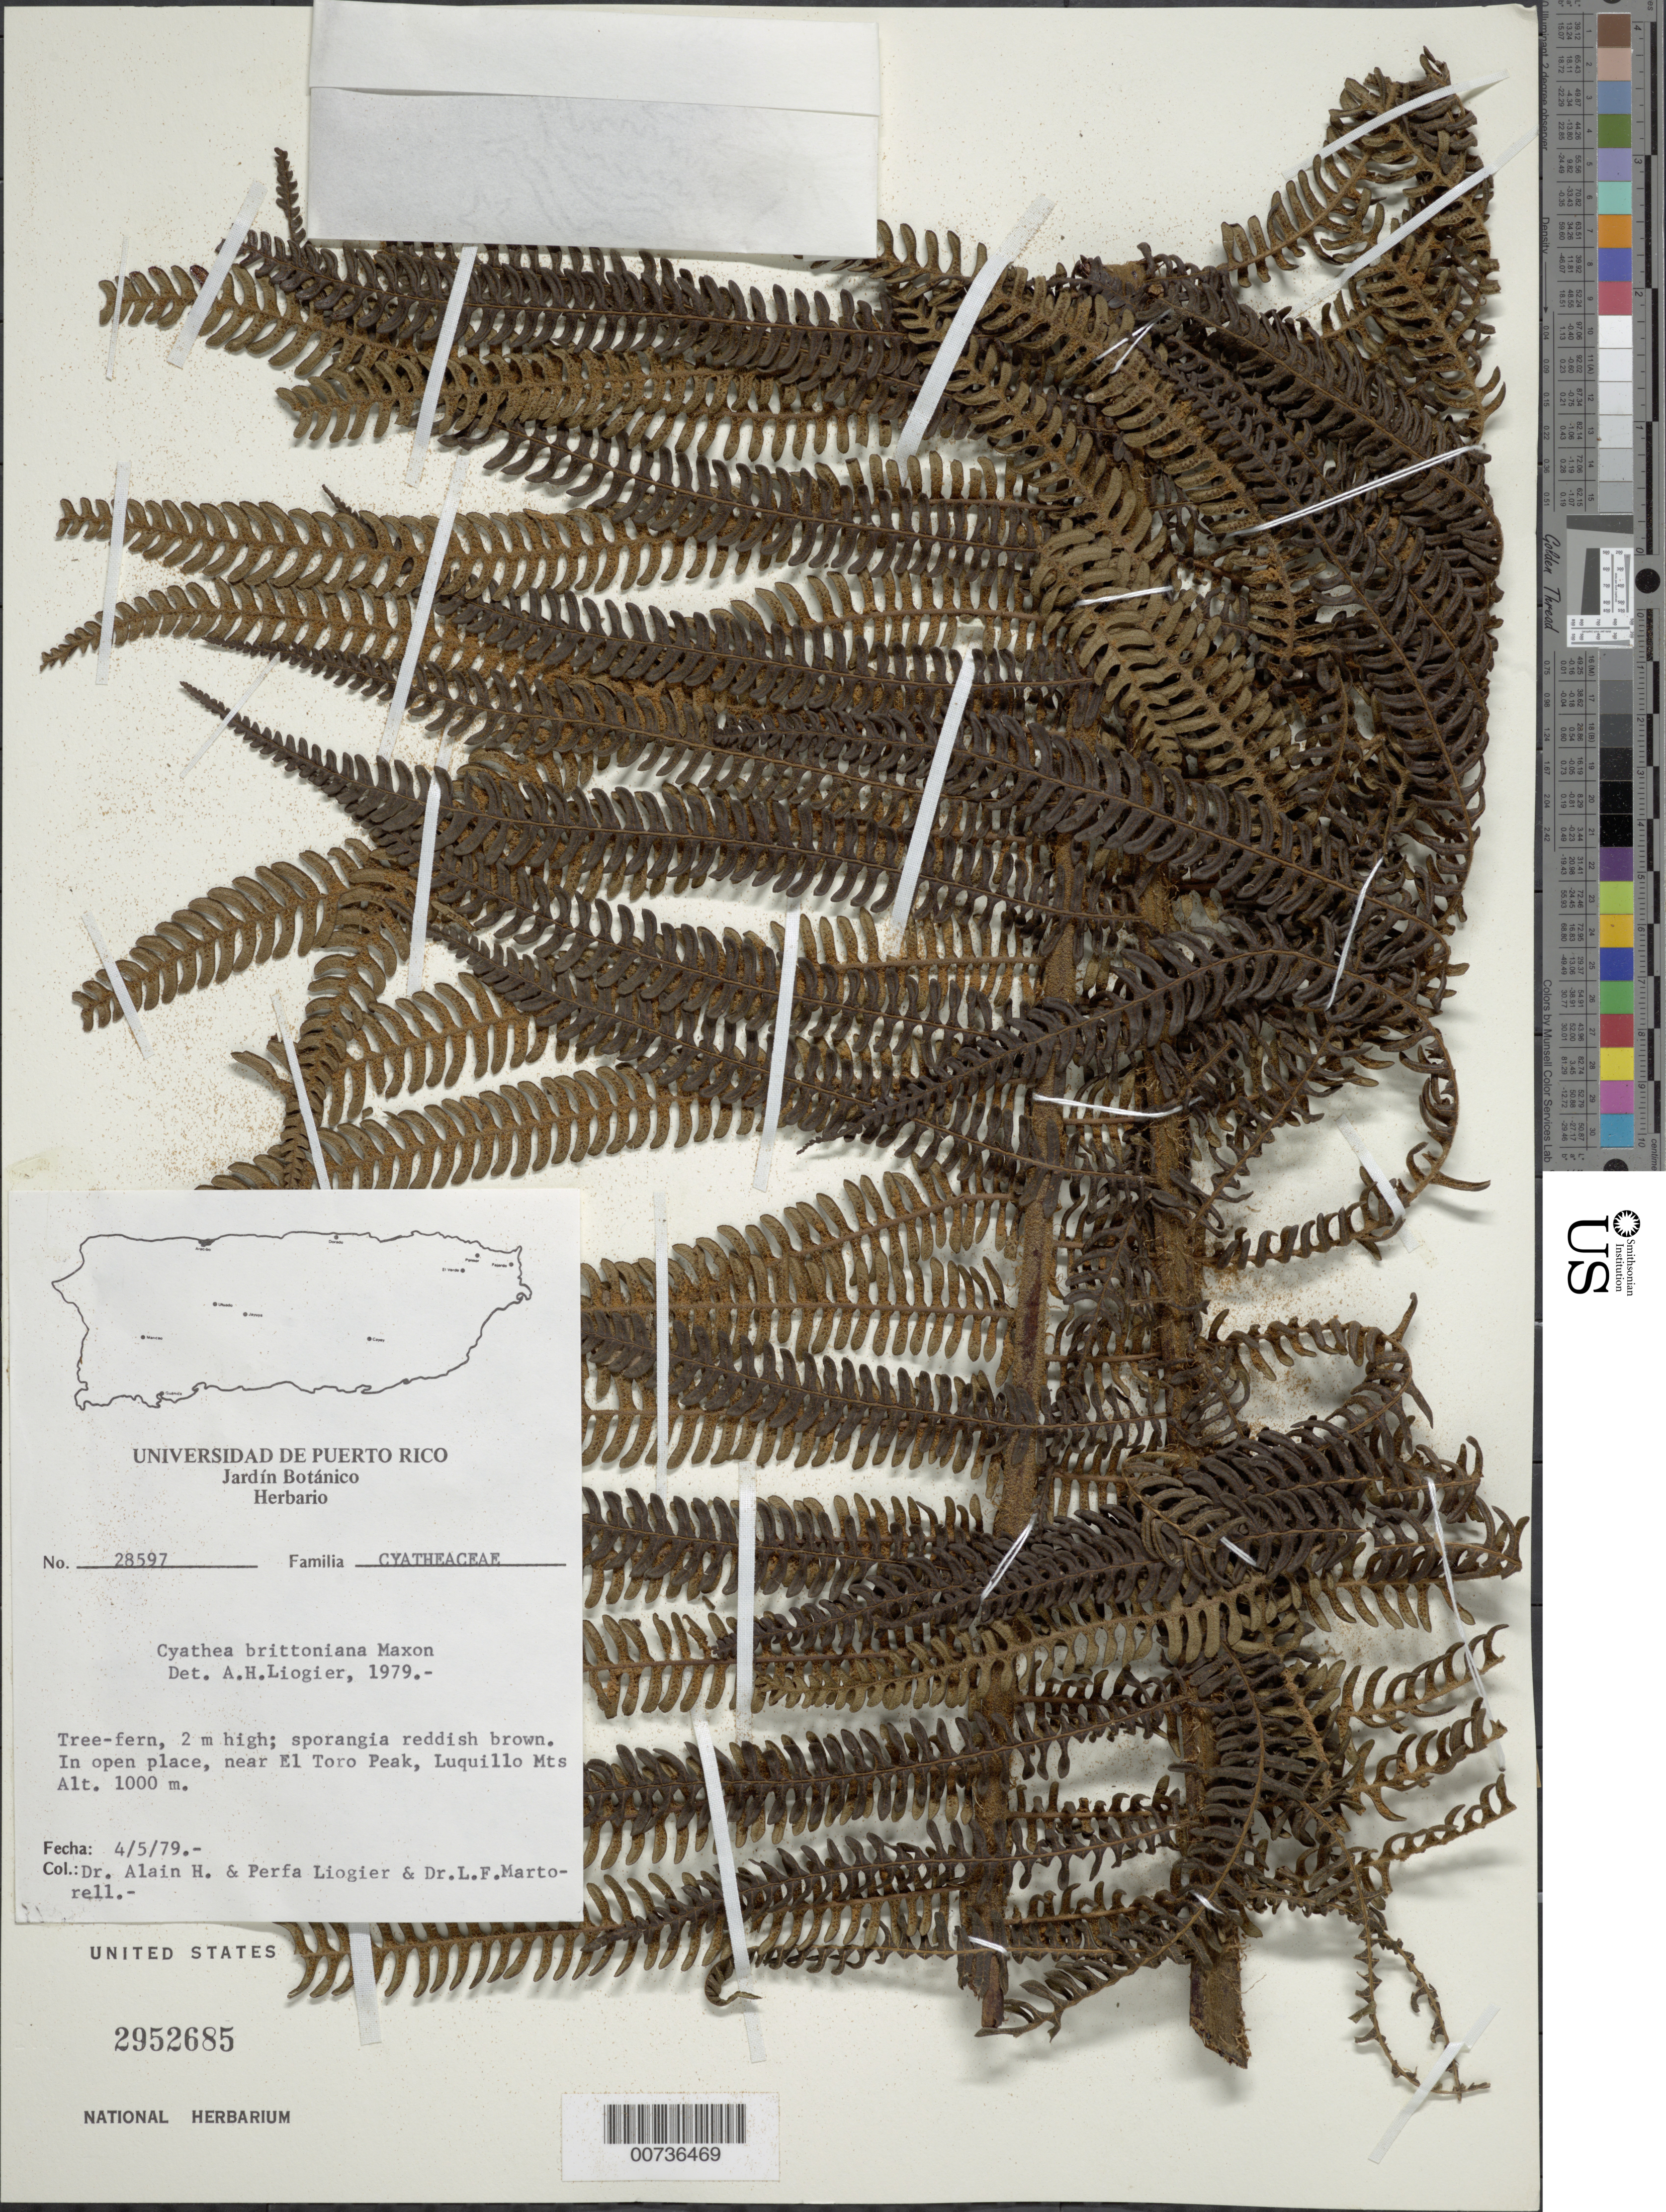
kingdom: Plantae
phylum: Tracheophyta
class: Polypodiopsida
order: Cyatheales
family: Cyatheaceae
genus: Cyathea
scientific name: Cyathea x wilsonii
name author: Hook.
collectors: A. H. Liogier, M. P. Liogier & L. Martorell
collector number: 28597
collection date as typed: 05 Apr 1979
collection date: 1979-04-05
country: Puerto Rico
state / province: Luquillo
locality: Near El Toro Peak, Luquillo Mountains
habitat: In open place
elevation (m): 1000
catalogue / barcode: US 2952685